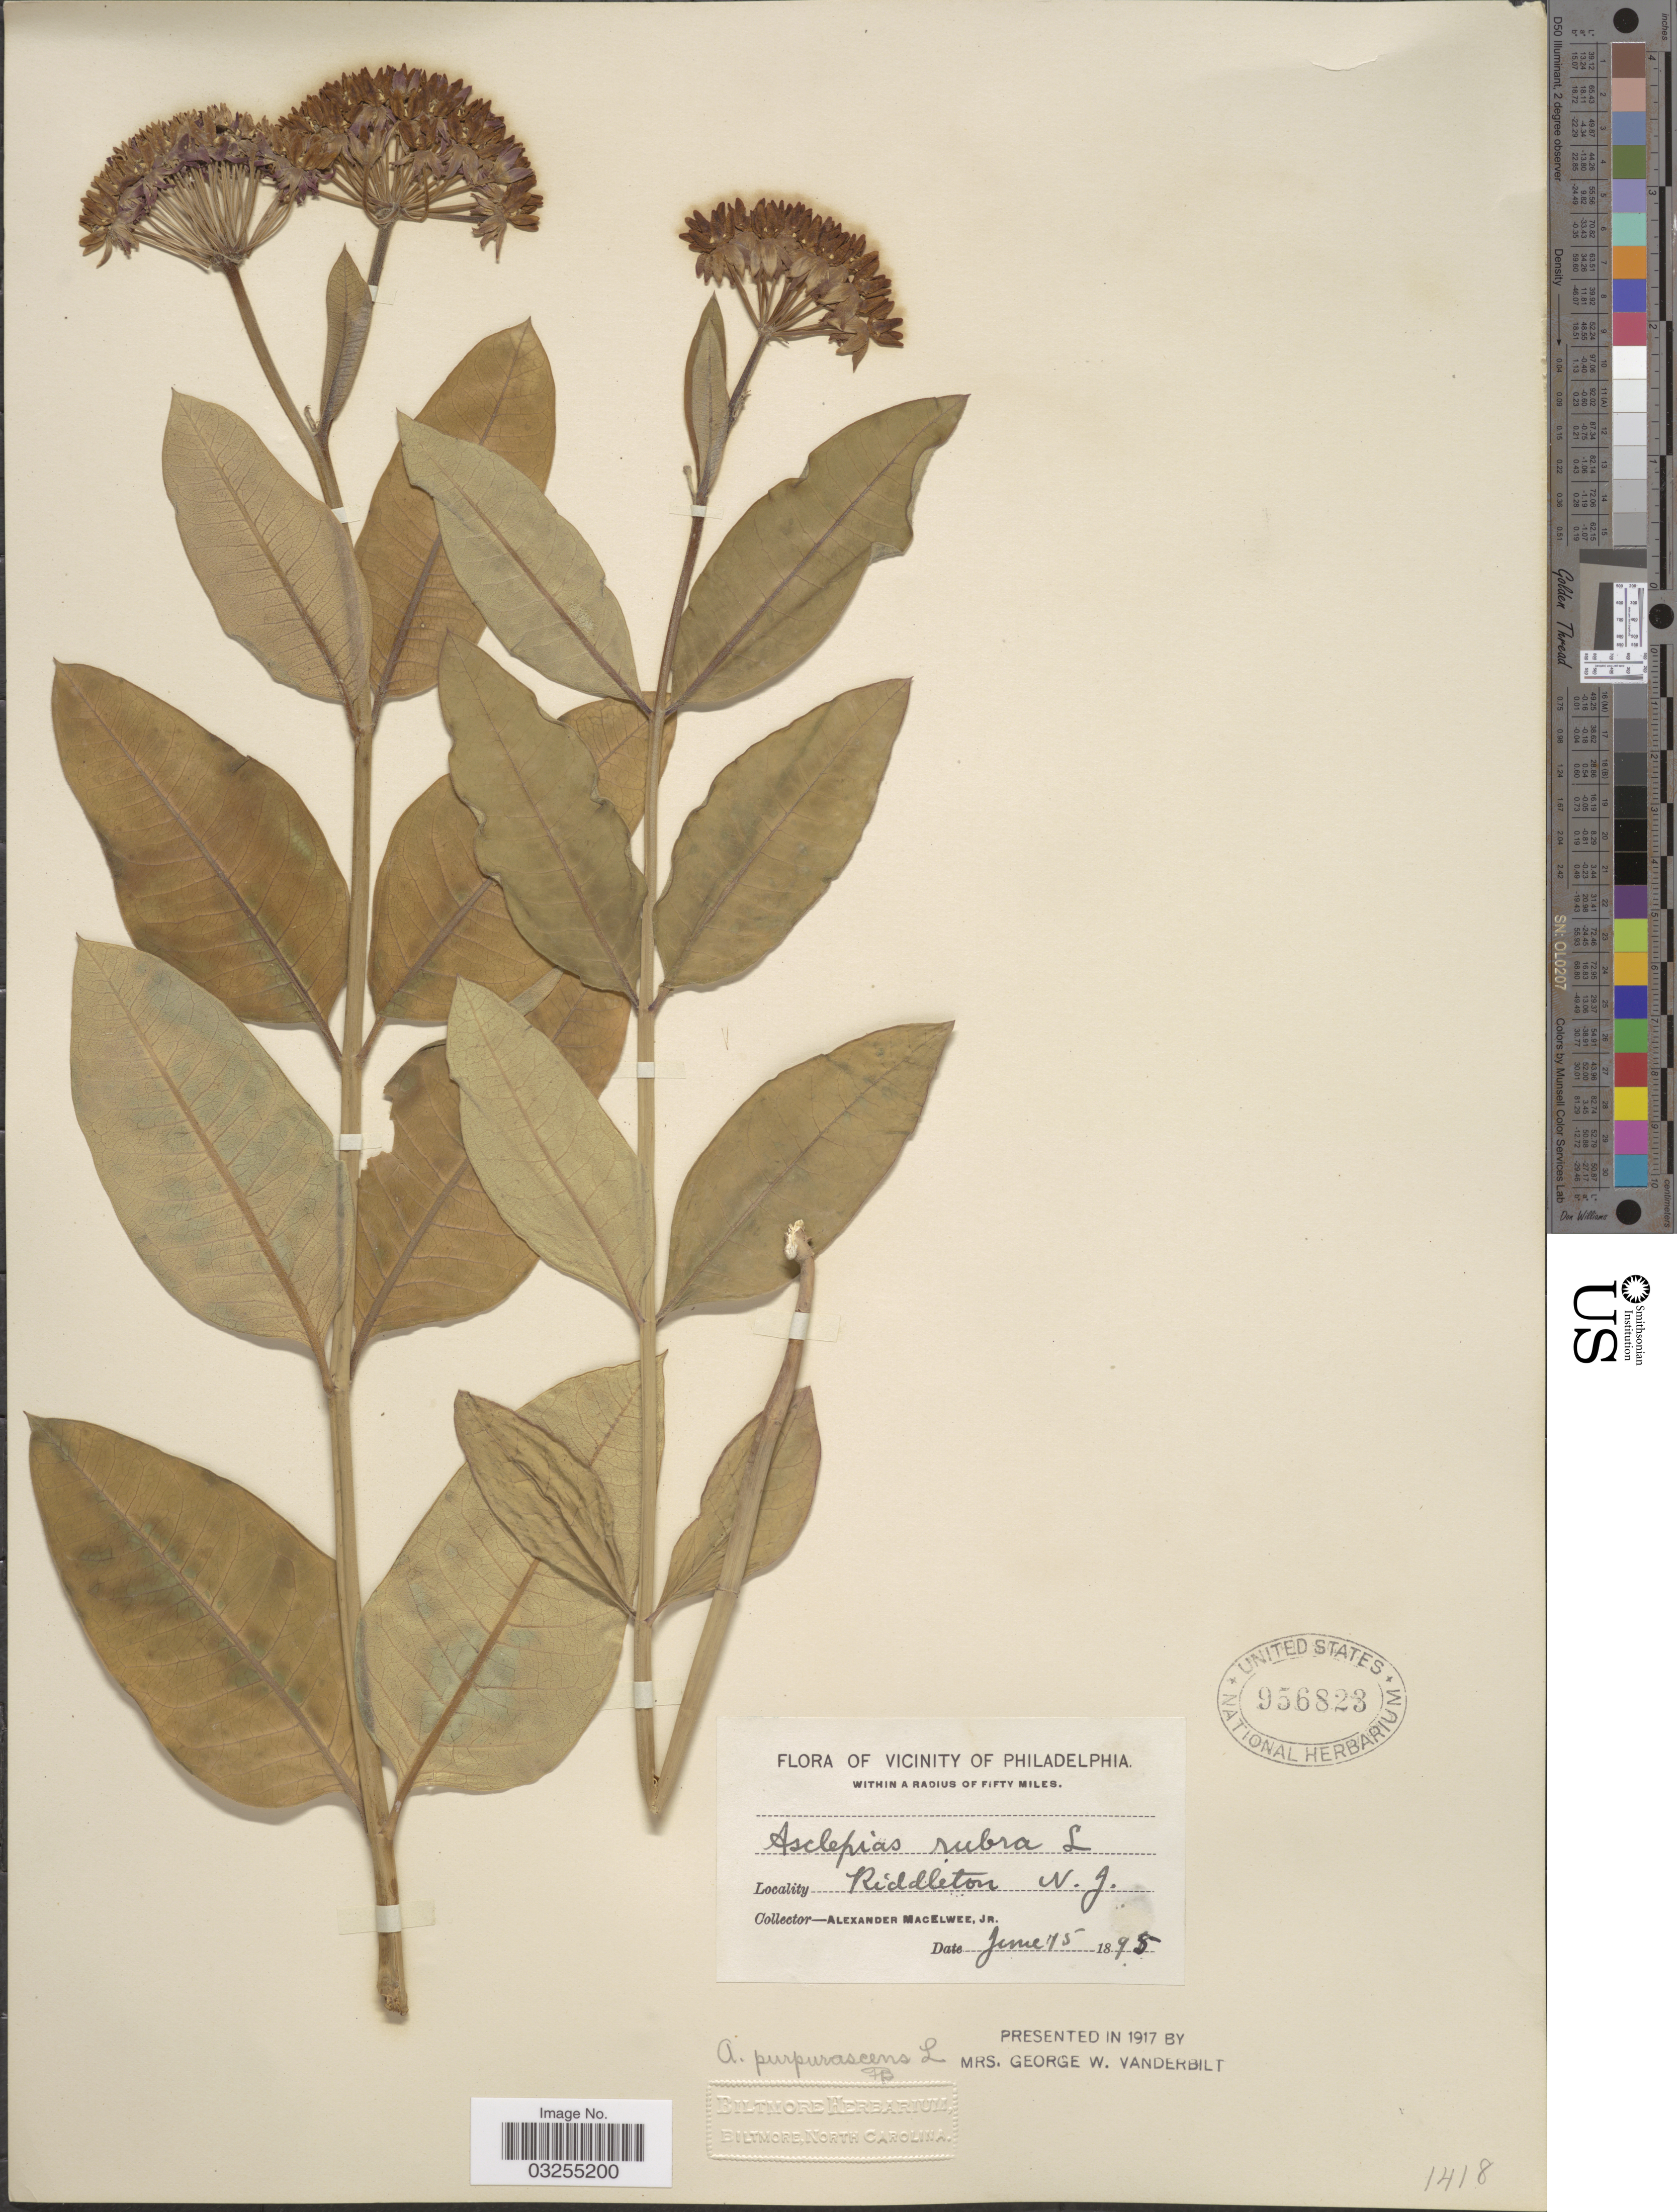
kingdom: Plantae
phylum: Tracheophyta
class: Magnoliopsida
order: Gentianales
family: Apocynaceae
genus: Asclepias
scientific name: Asclepias purpurascens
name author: L.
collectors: A. MacElwee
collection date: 1895-06-15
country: United States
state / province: New Jersey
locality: Vicinity of Philadelphia. Within a radius of fifty miles. Riddleton.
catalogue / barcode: US 956823